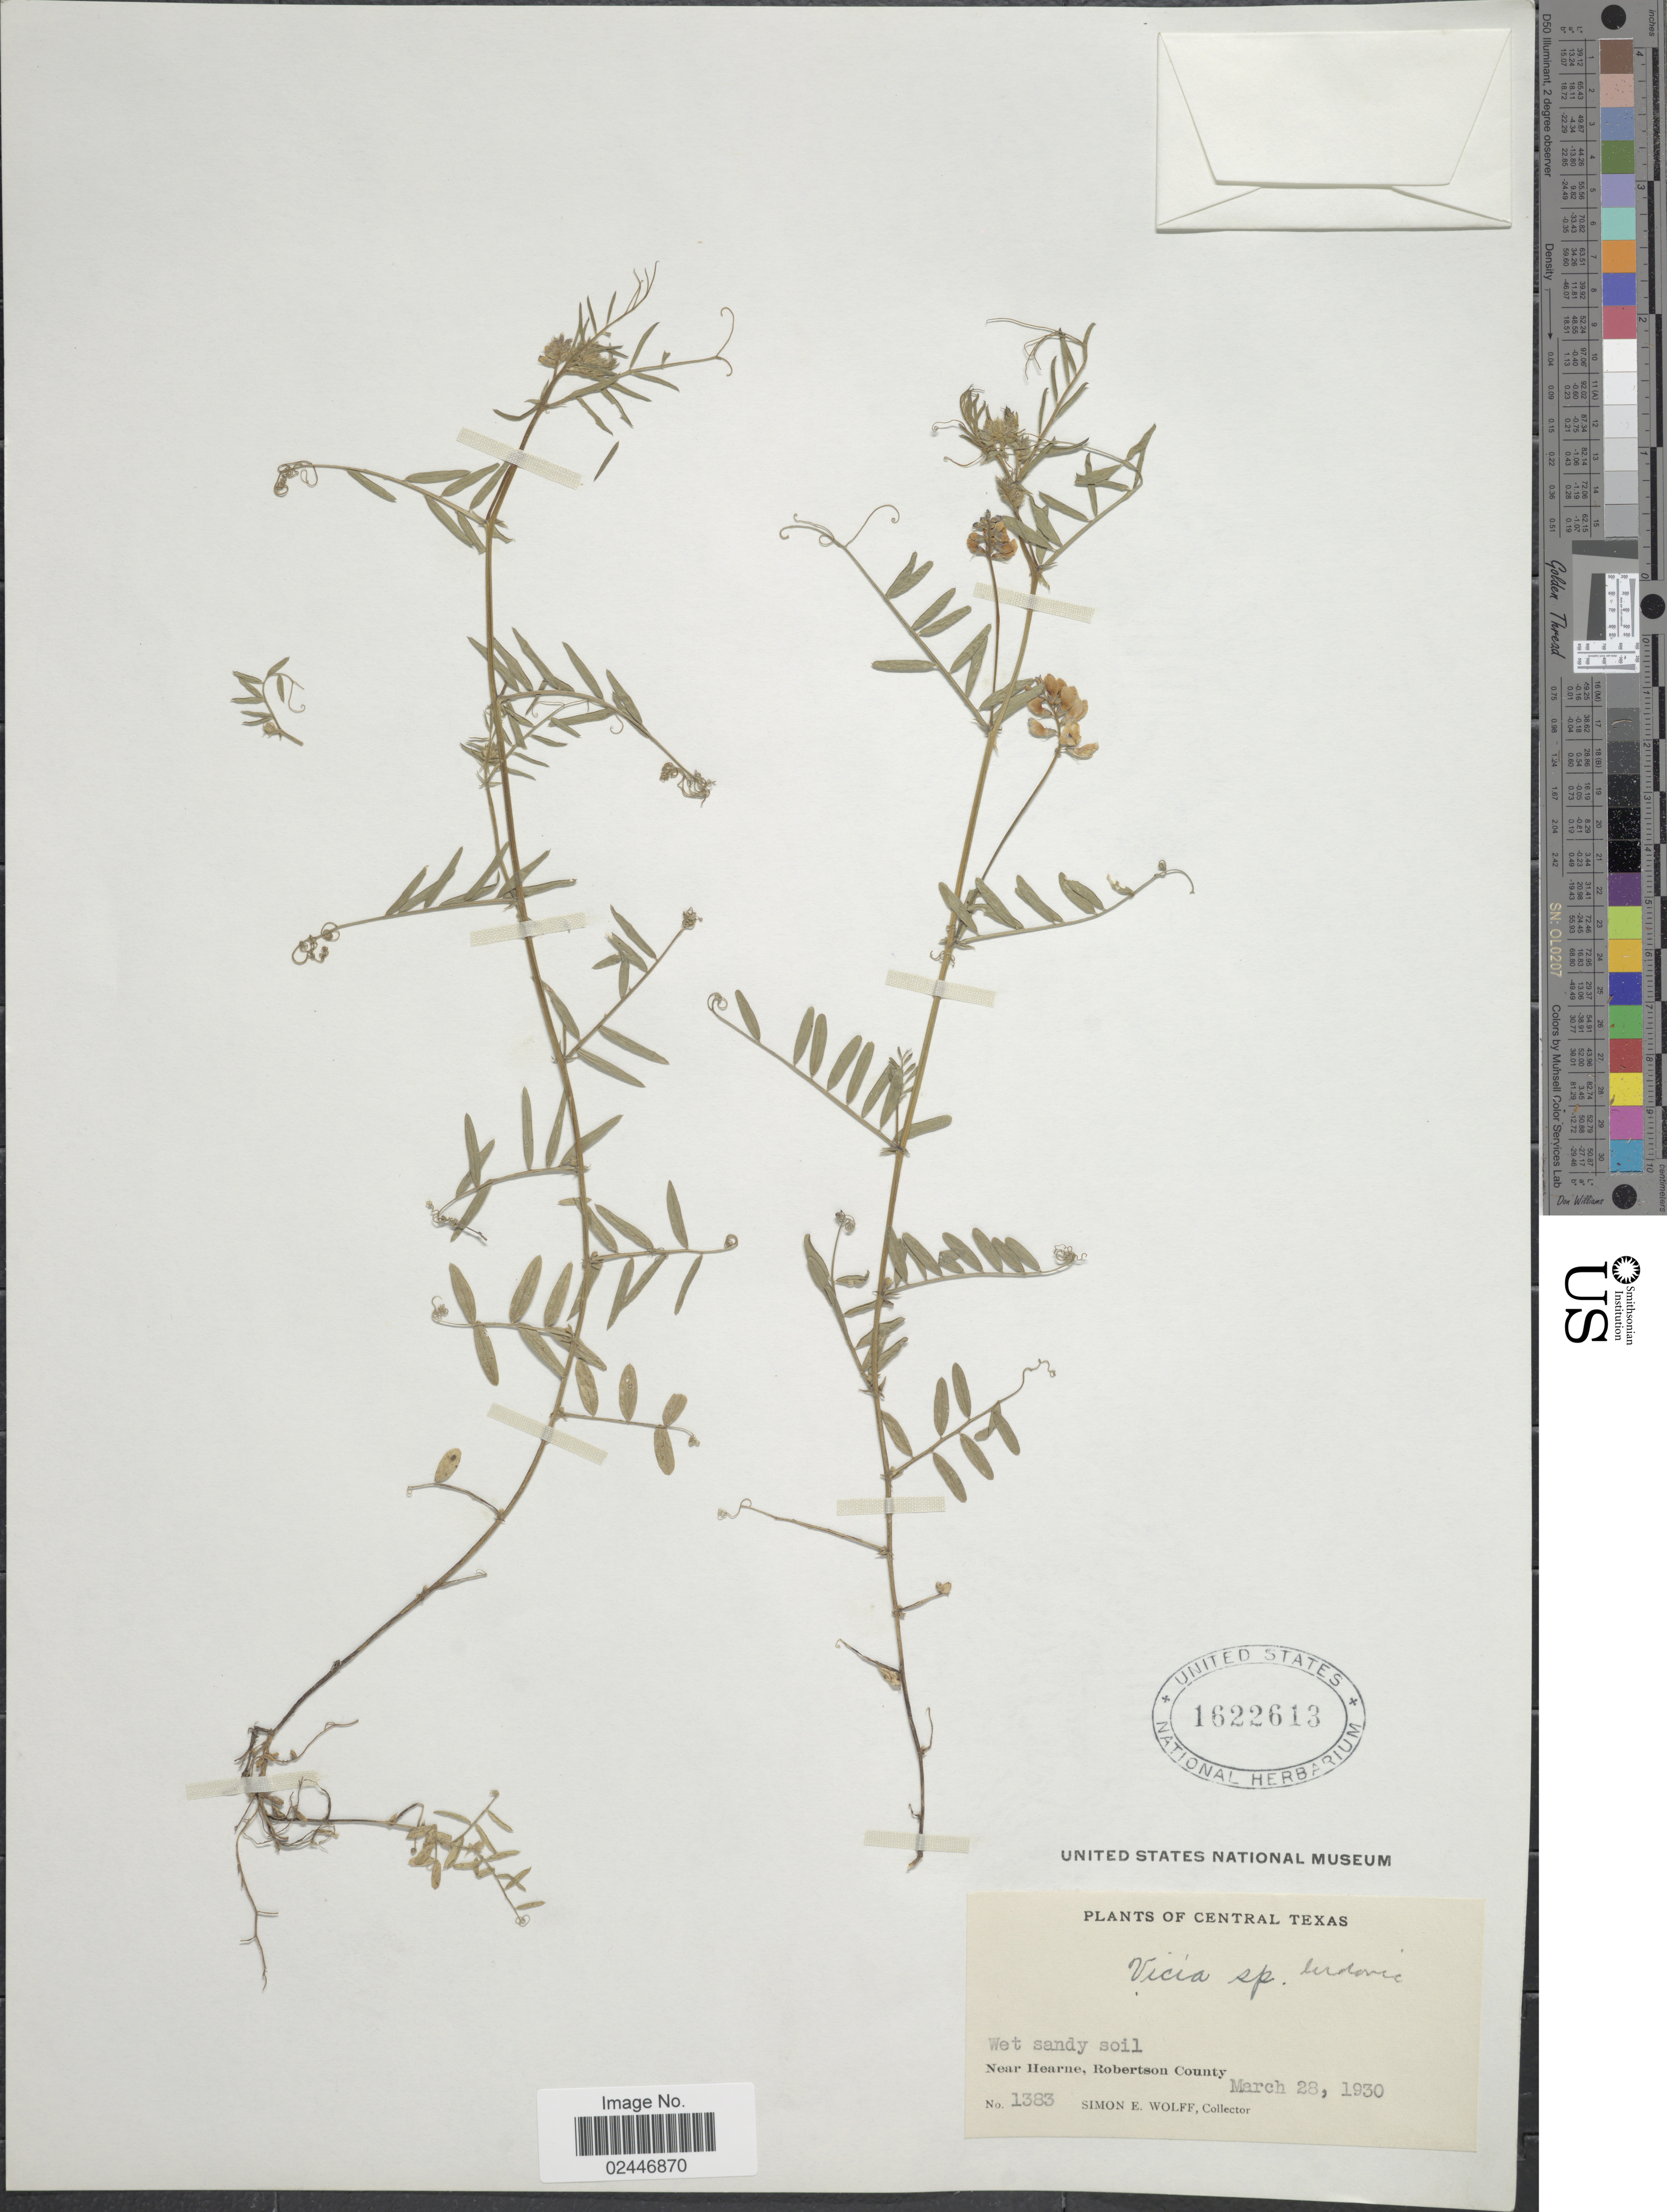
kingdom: Plantae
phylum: Tracheophyta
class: Magnoliopsida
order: Fabales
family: Fabaceae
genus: Vicia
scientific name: Vicia sp.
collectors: S. E. Wolff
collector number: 1383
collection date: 1930-03-28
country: United States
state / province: Texas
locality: Central Texas, wet sandy soil, near Hearne, Robertson County.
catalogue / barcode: US 1622613